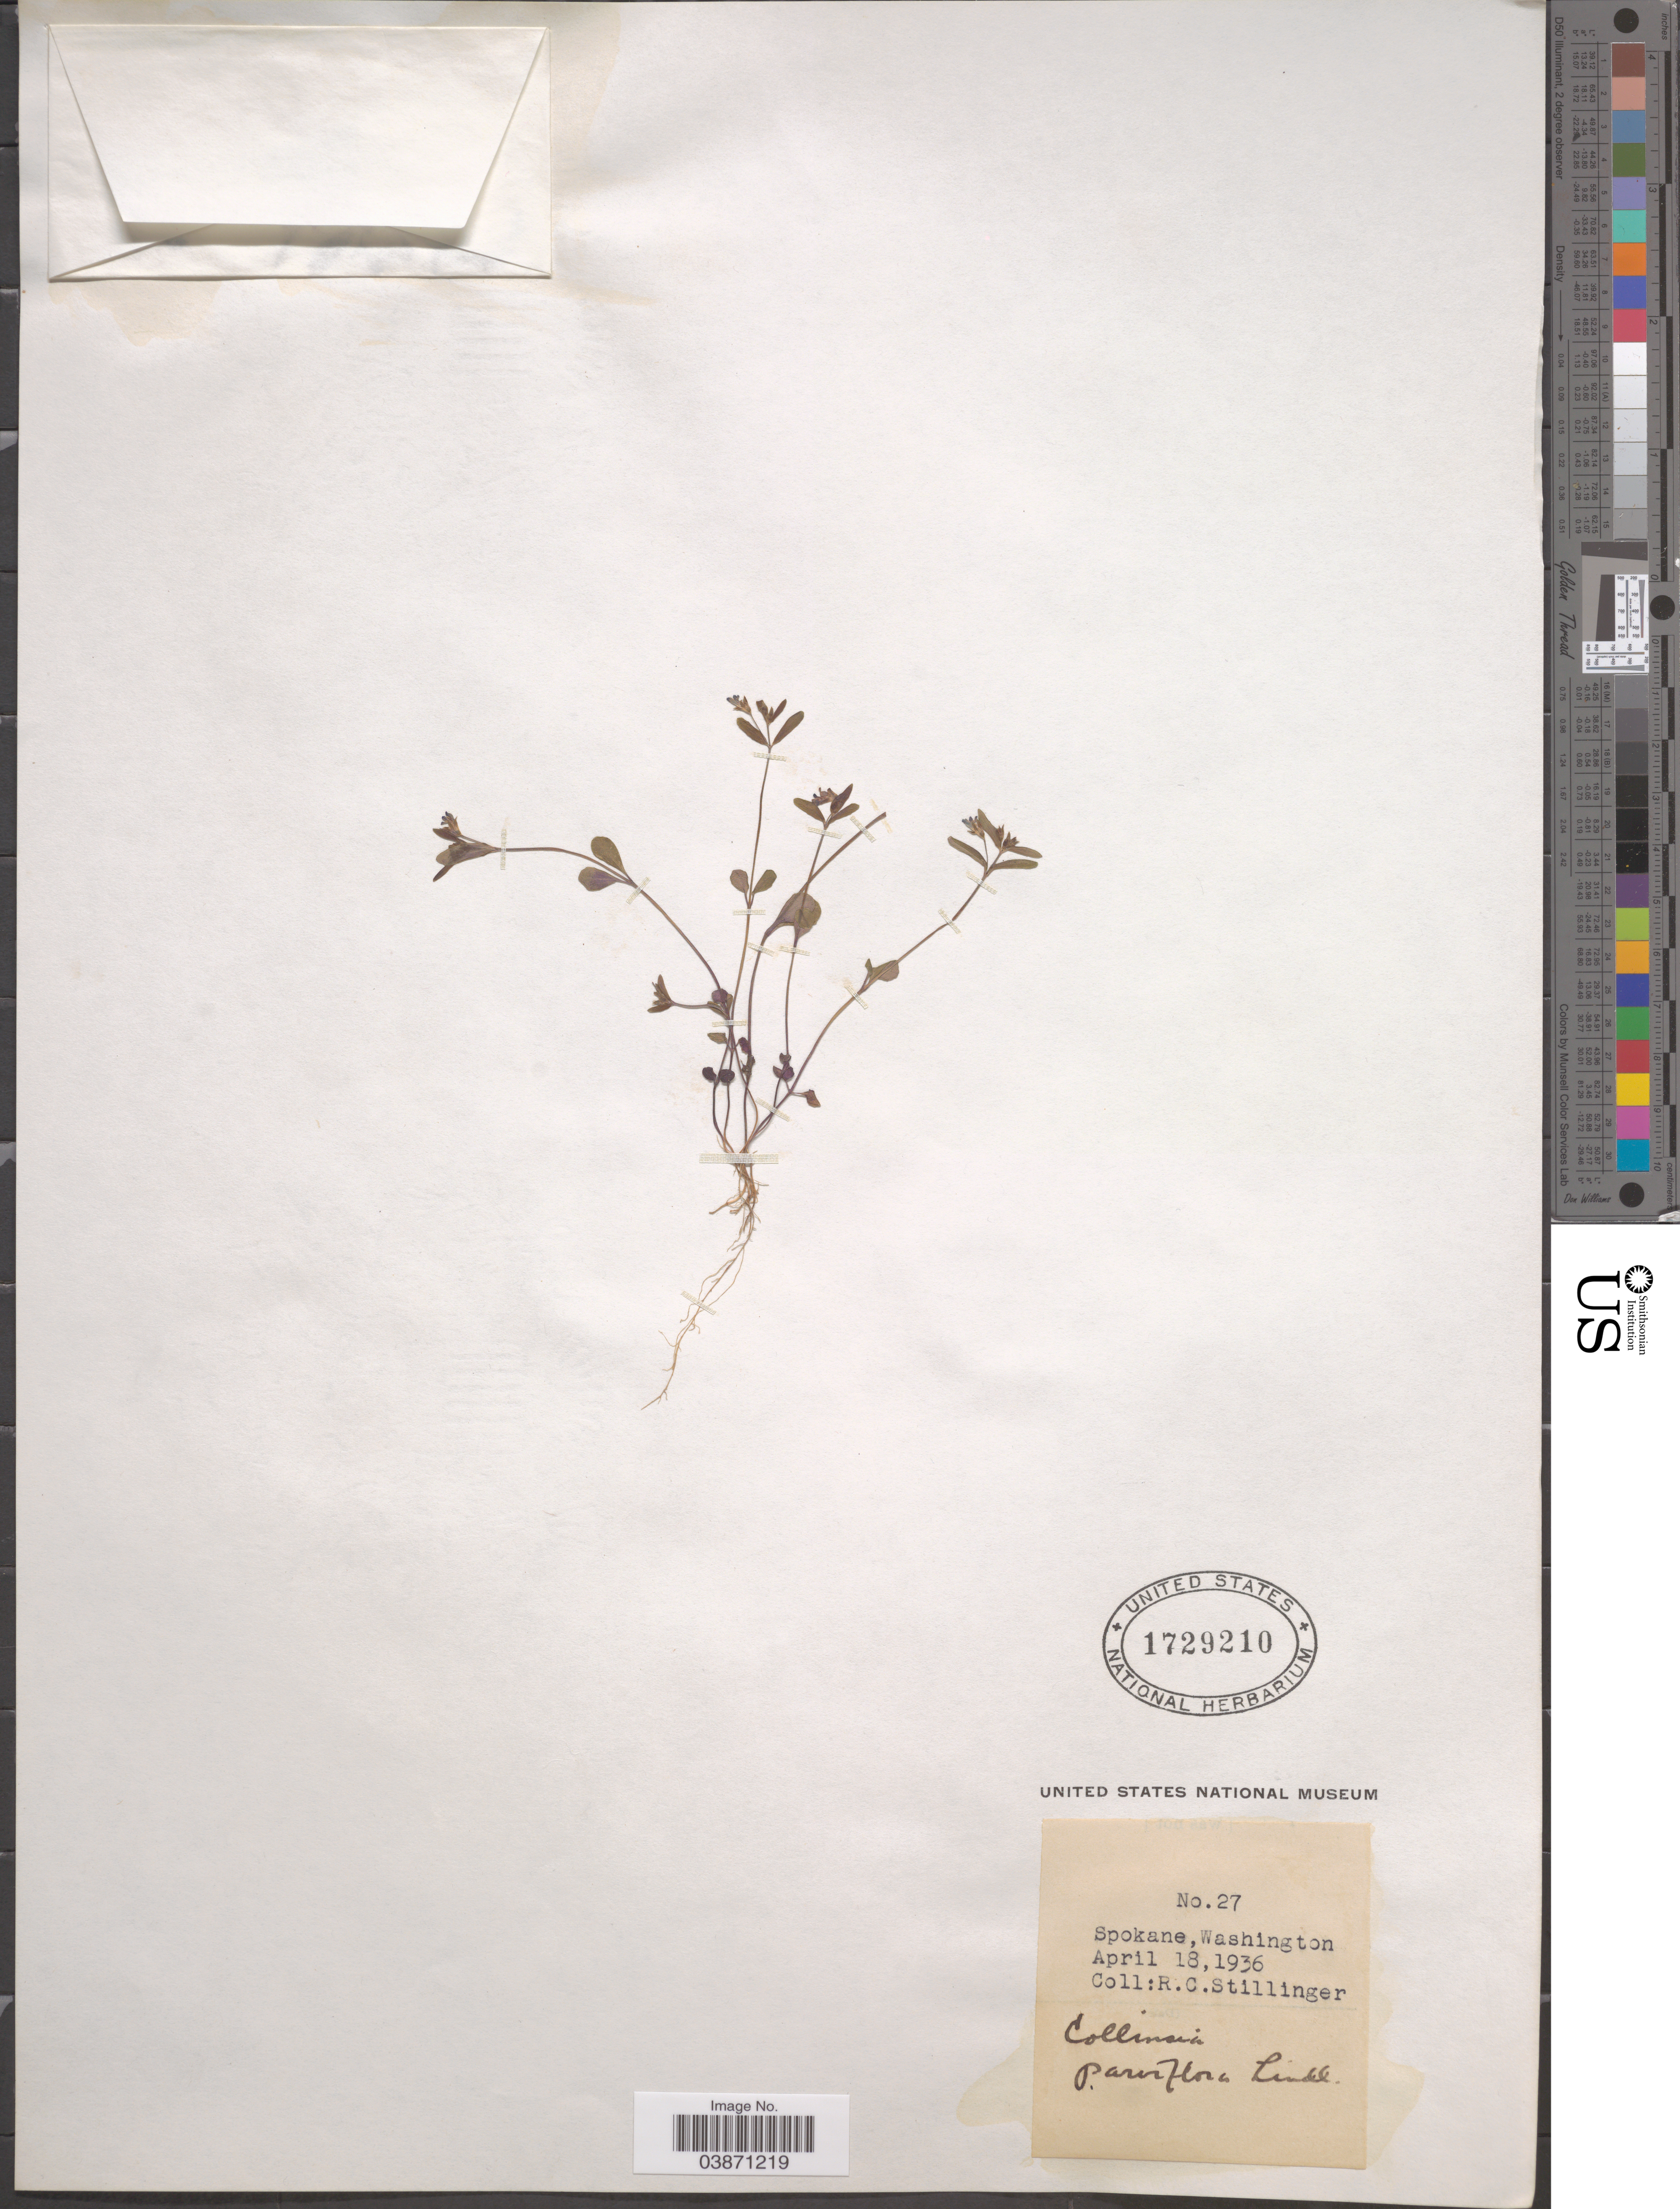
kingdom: Plantae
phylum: Tracheophyta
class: Magnoliopsida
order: Lamiales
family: Plantaginaceae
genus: Collinsia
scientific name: Collinsia parviflora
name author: Douglas ex Lindl.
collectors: R. Stillinger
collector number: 27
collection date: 1936-04-18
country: United States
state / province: Washington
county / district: Spokane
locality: Spokane.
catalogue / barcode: US 1729210